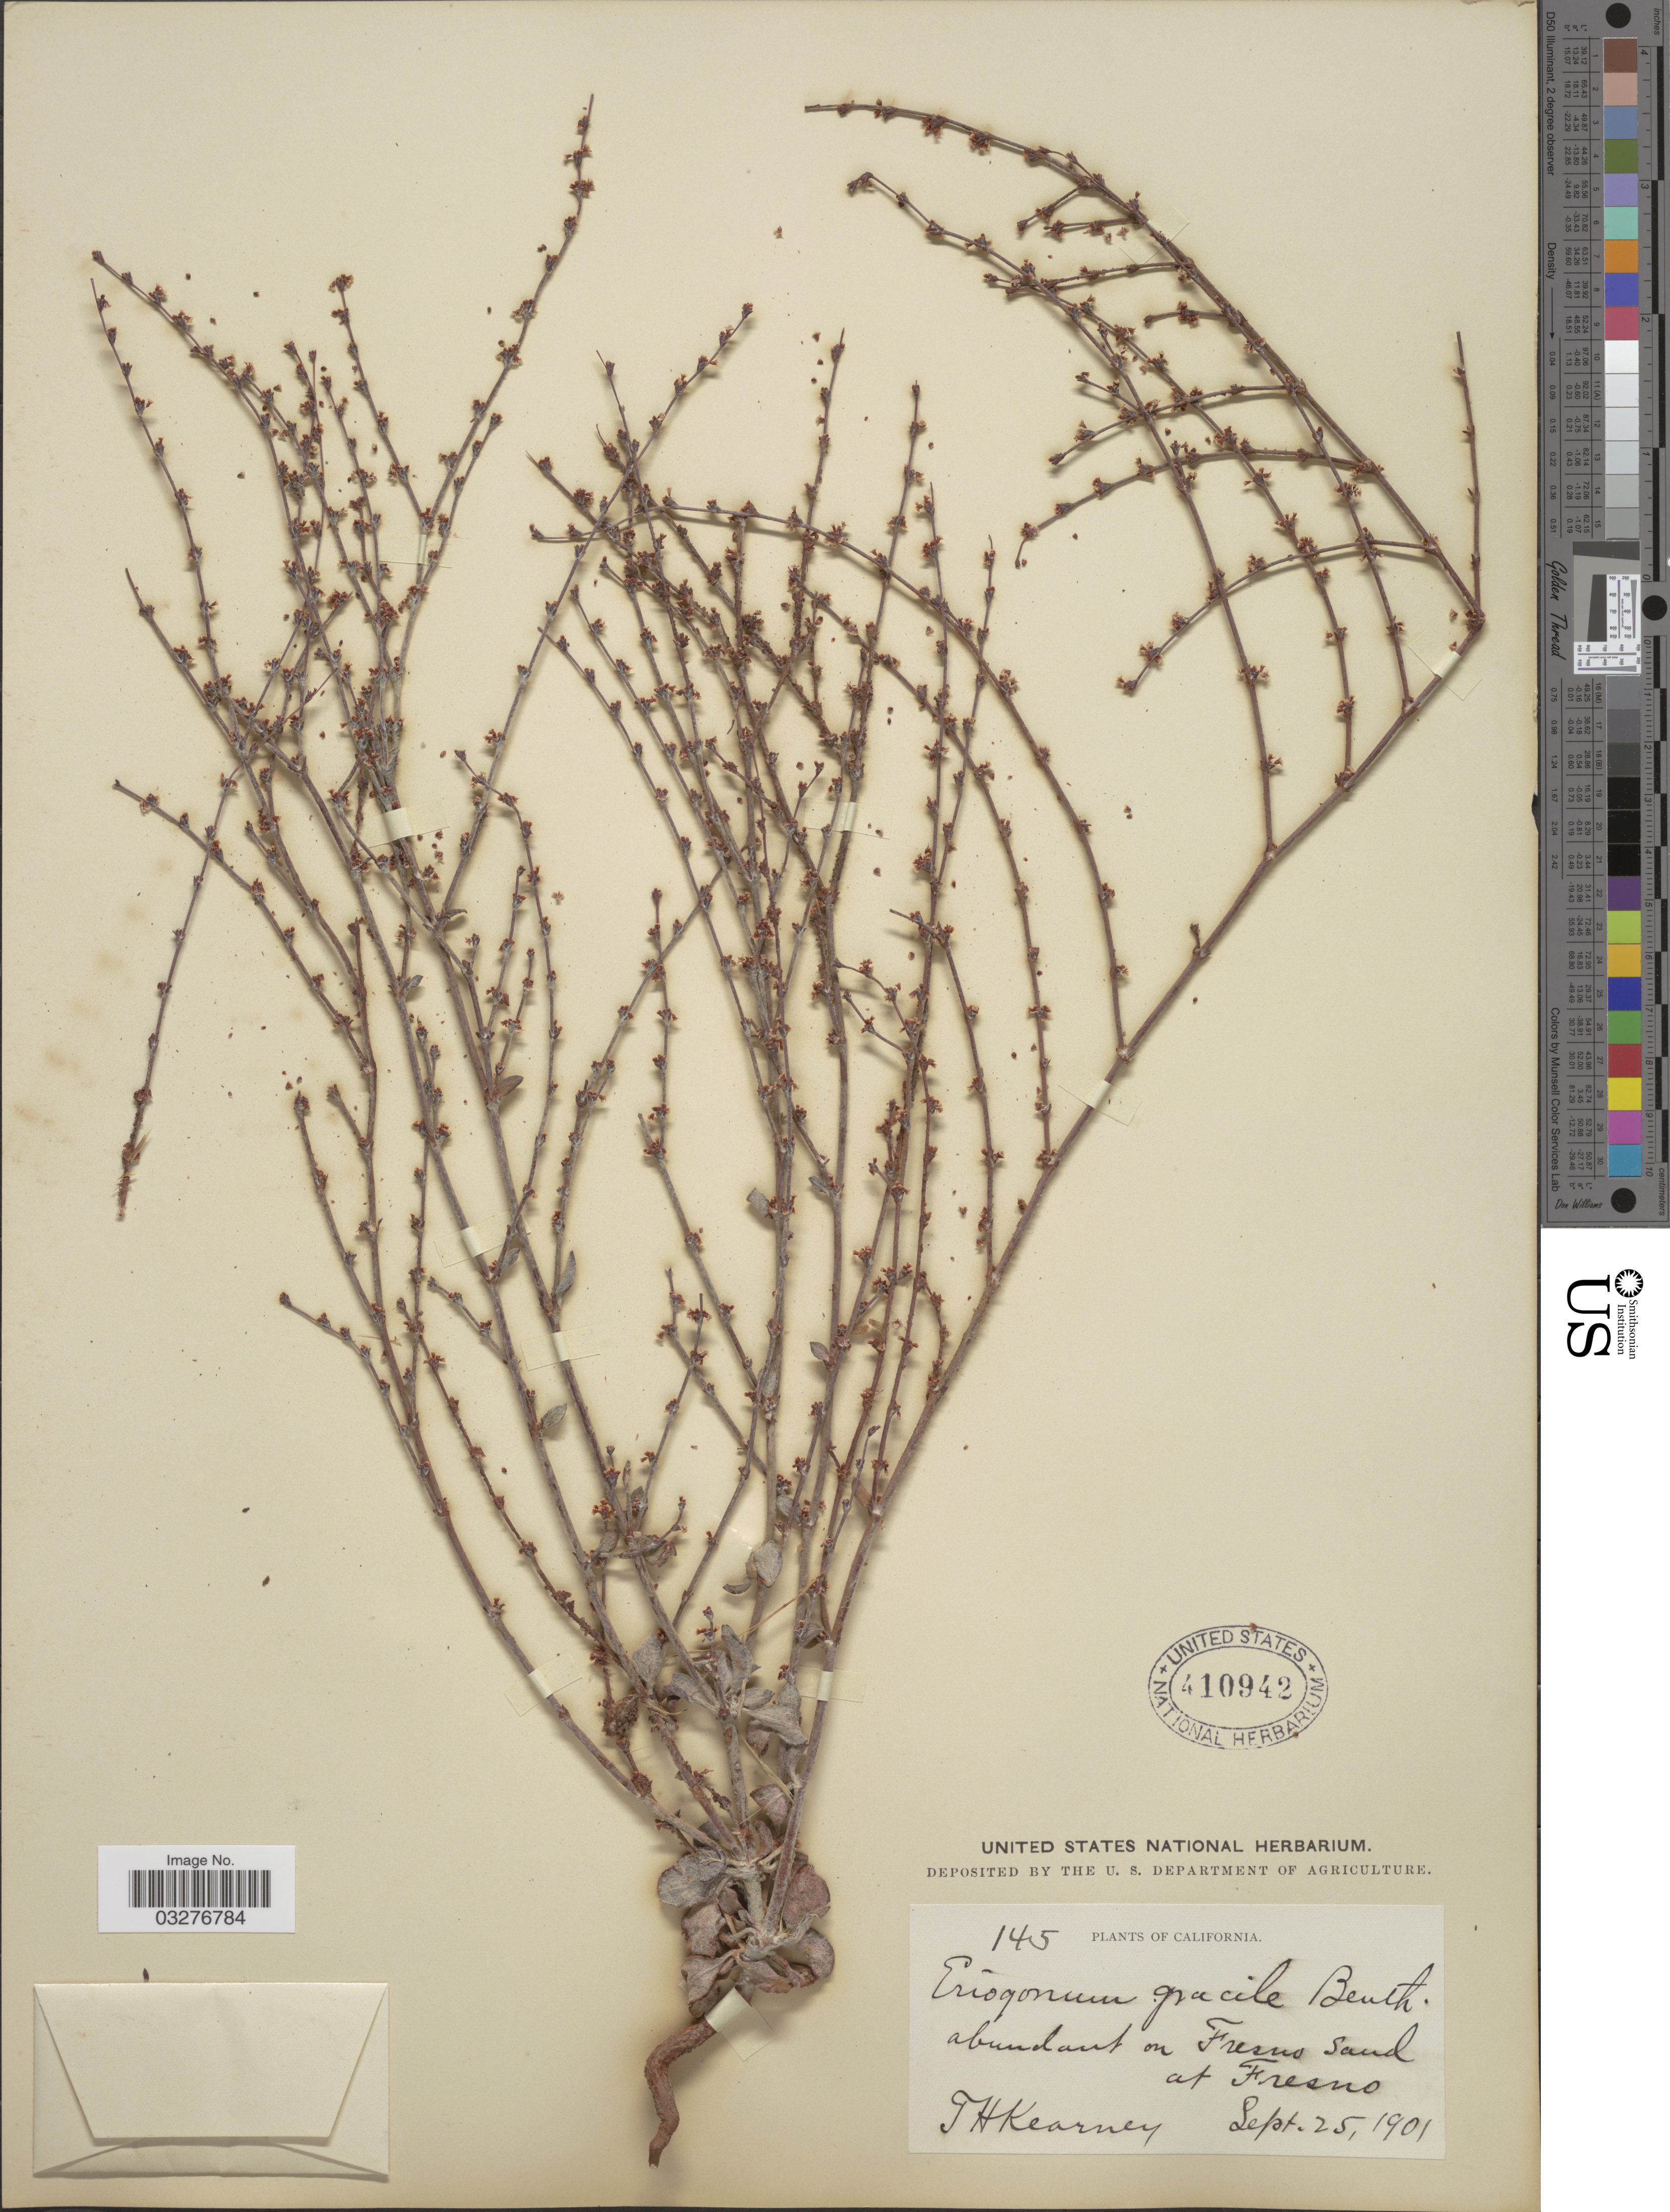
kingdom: Plantae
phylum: Tracheophyta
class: Magnoliopsida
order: Caryophyllales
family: Polygonaceae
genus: Eriogonum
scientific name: Eriogonum gracile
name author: Benth.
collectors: T. H. Kearney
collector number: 145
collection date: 1901-09-25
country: United States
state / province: California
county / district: Fresno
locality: Fresno Sand at Fresno.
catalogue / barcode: US 410942